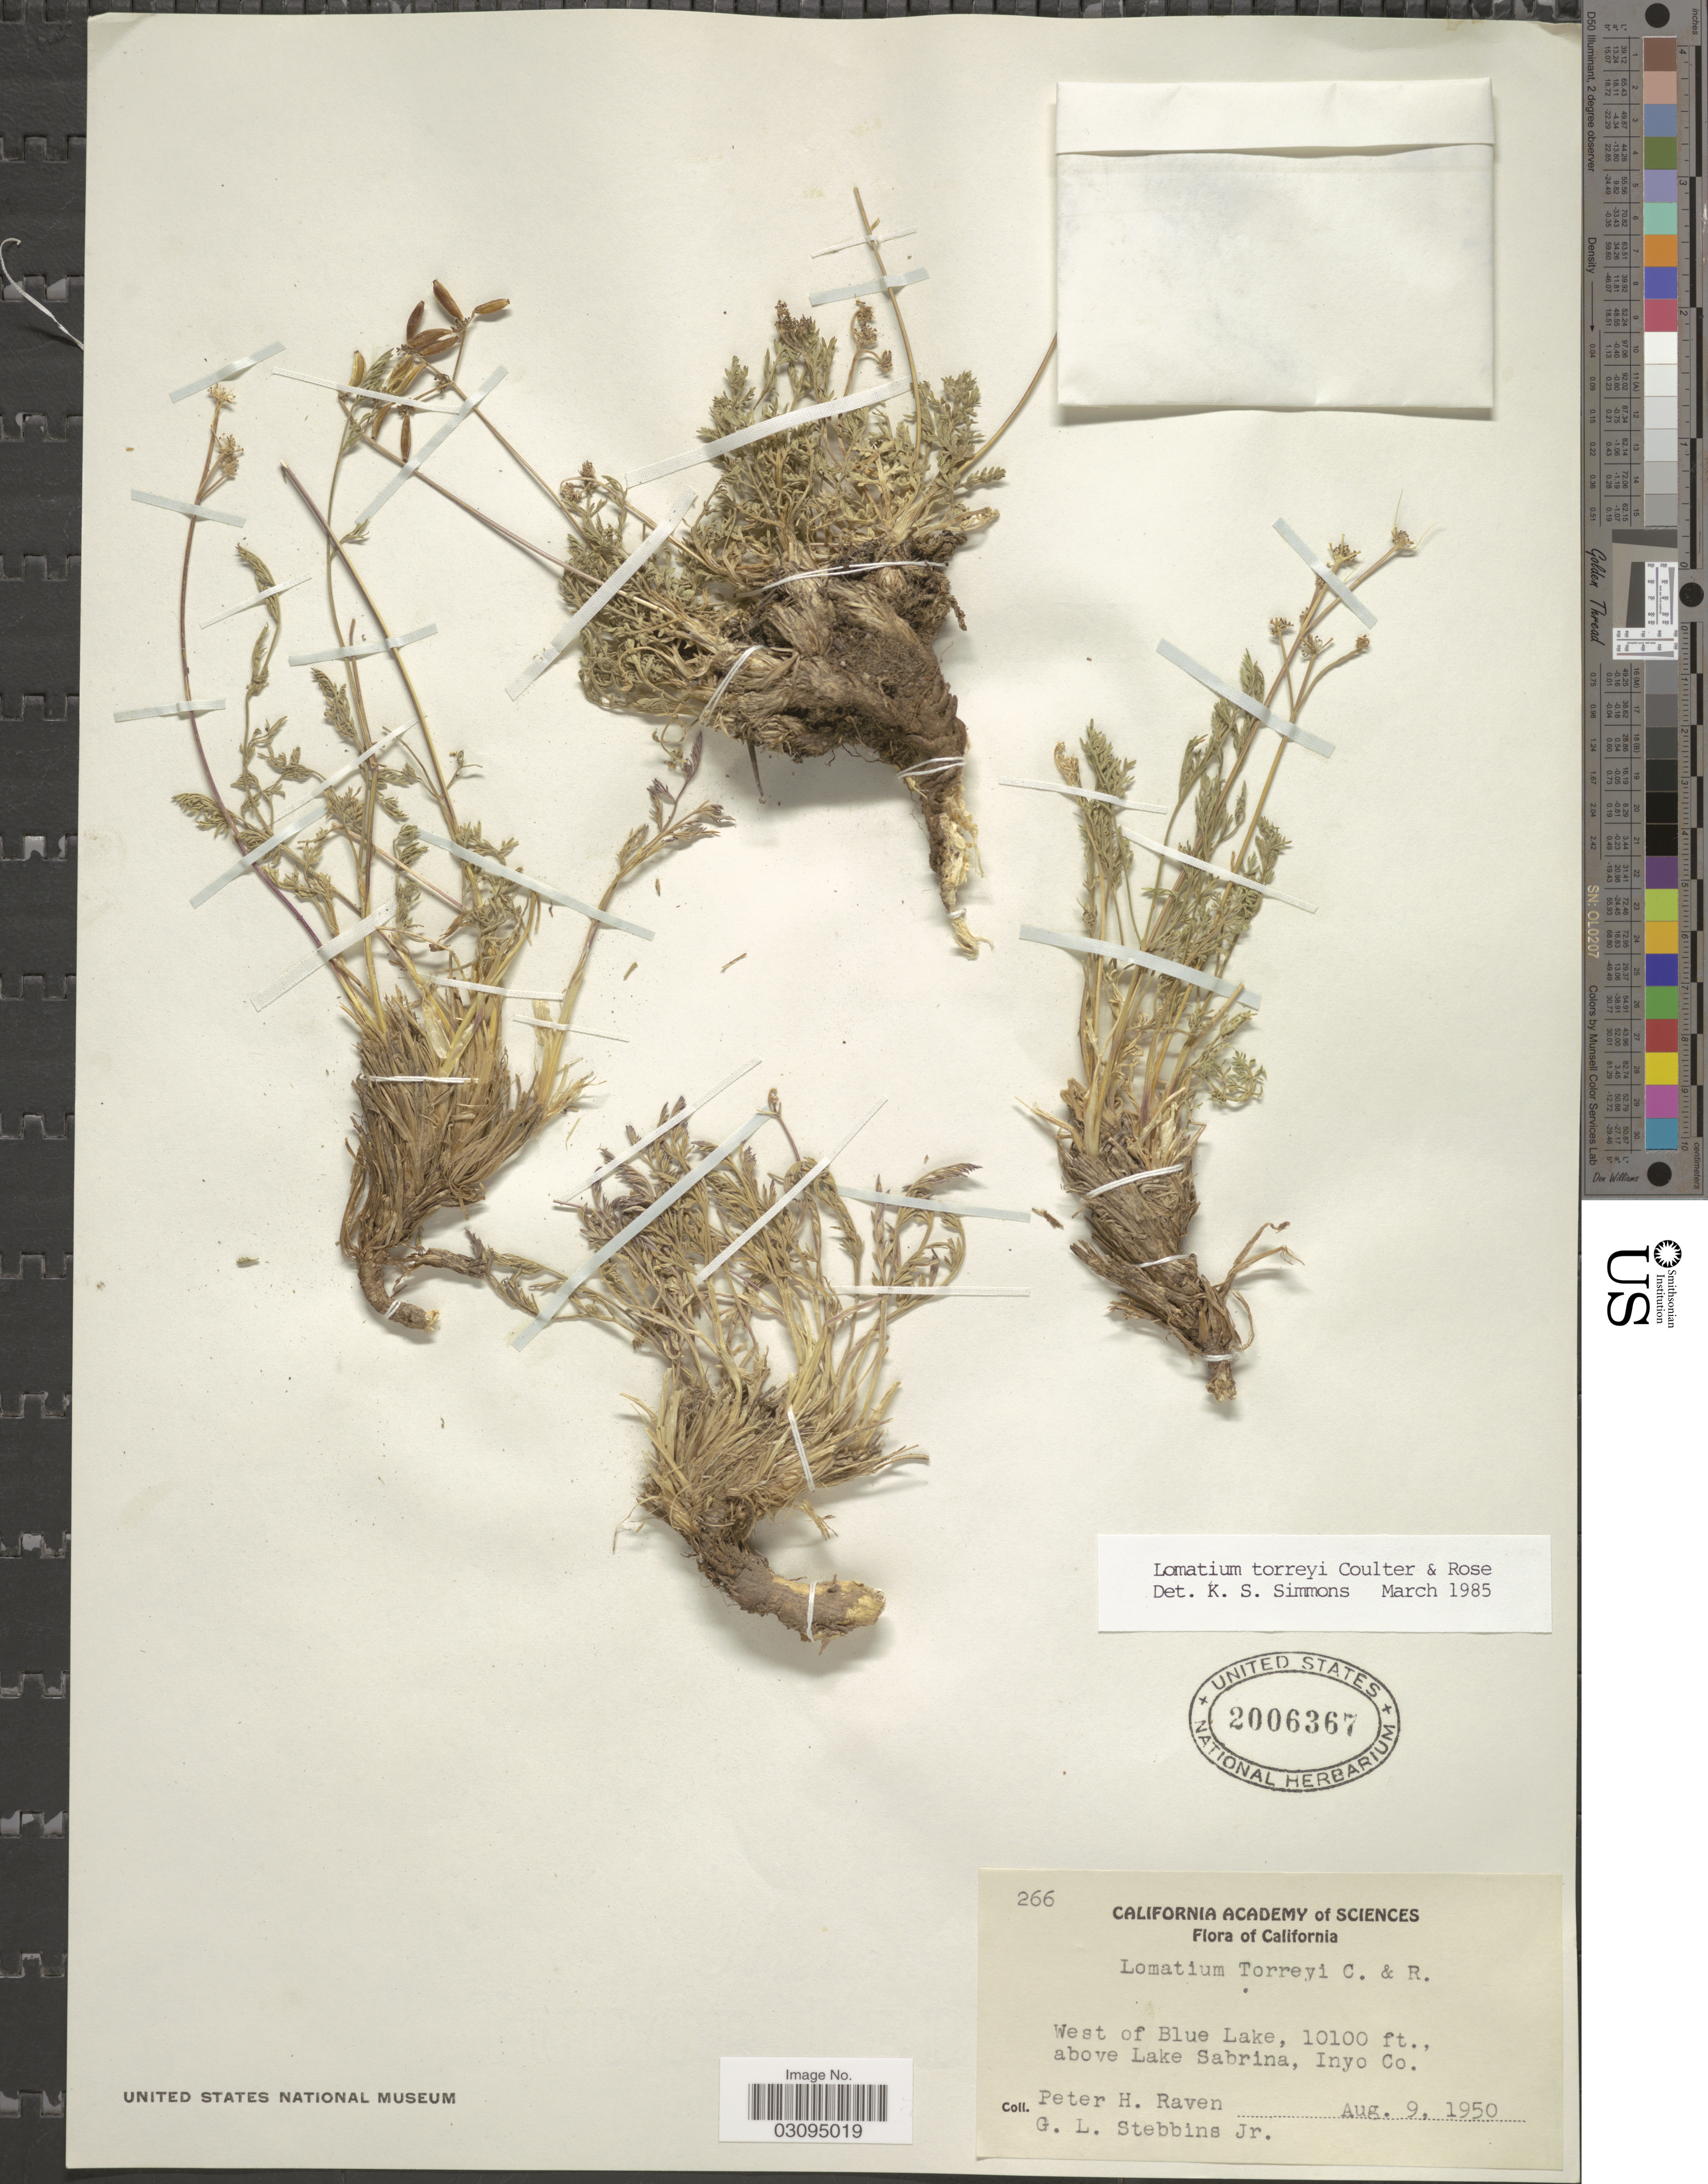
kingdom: Plantae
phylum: Tracheophyta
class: Magnoliopsida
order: Apiales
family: Apiaceae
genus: Lomatium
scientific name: Lomatium torreyi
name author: (J.M. Coult. & Rose) J.M. Coult. & Rose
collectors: P. Raven & G. L. Stebbins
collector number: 266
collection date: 1950-08-09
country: United States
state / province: California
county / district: Inyo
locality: West of Blue Lake, above Lake Sabrina, Inyo Co.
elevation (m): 3078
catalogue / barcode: US 2006367